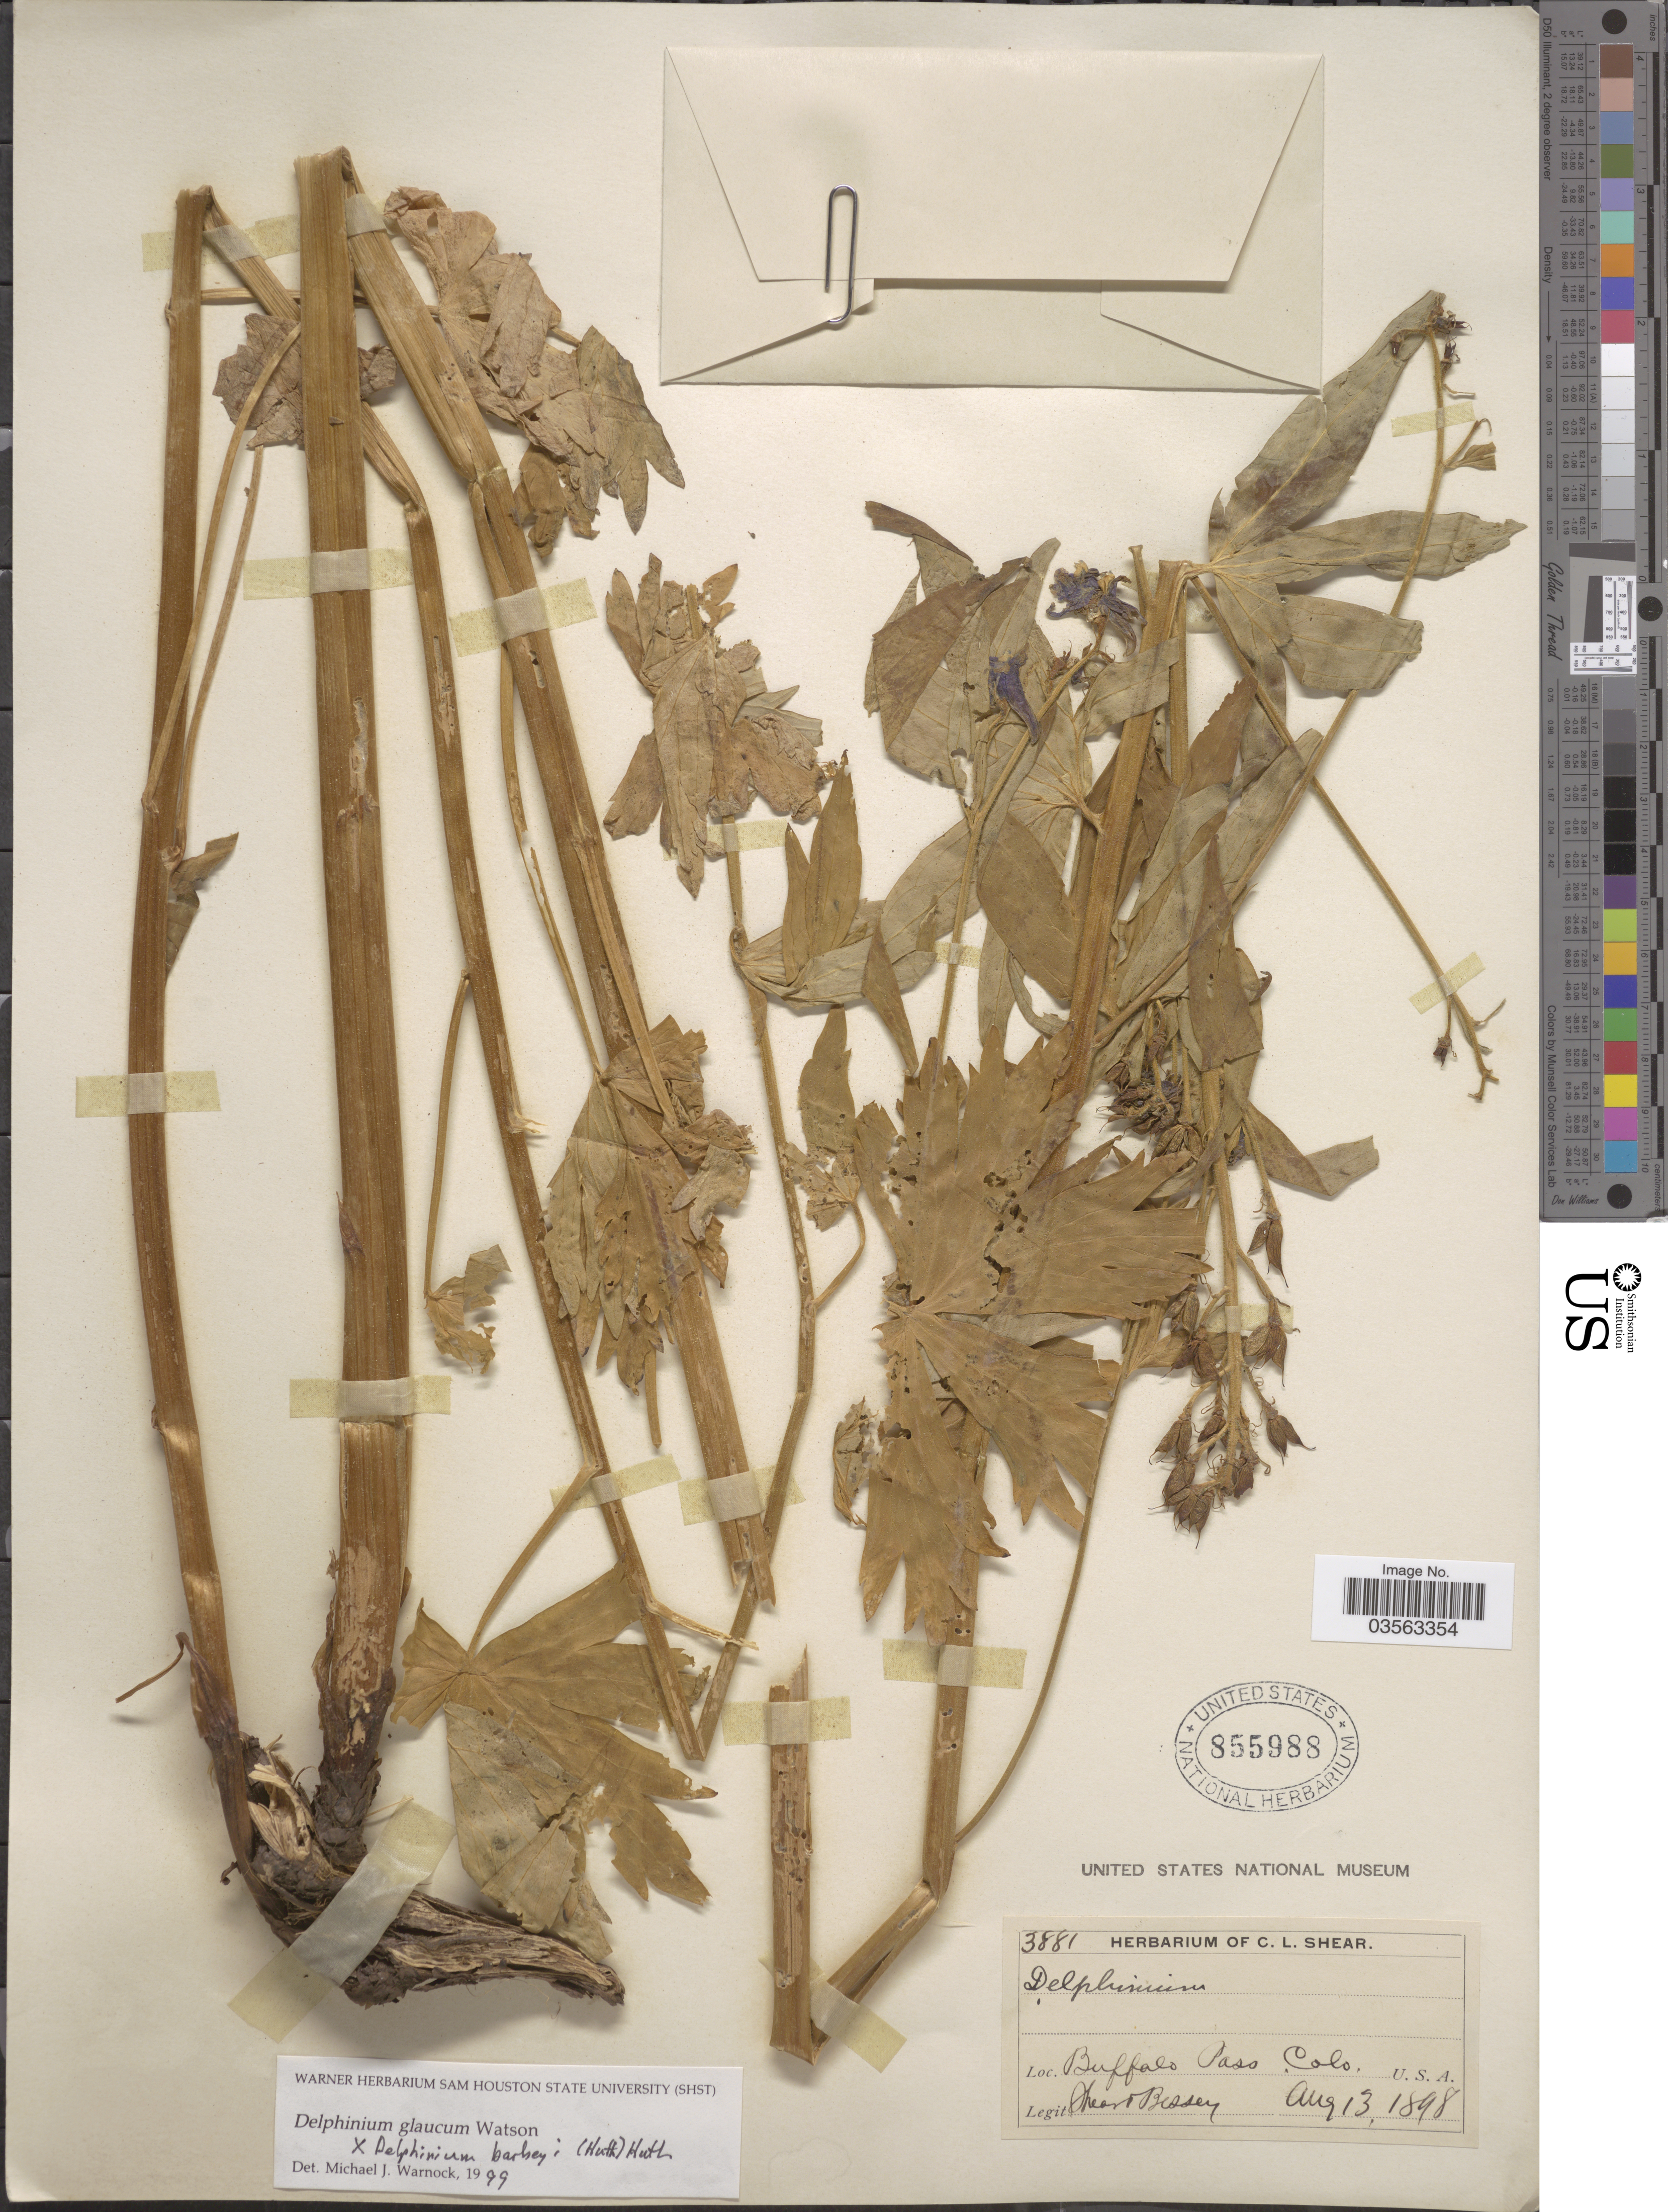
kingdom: Plantae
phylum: Tracheophyta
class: Magnoliopsida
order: Ranunculales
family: Ranunculaceae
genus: Delphinium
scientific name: Delphinium glaucum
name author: S. Watson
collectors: -- Shear & -. Bessey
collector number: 3881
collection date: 1898-08-13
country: United States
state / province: Colorado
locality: Buffalo Pass.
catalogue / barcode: US 855988